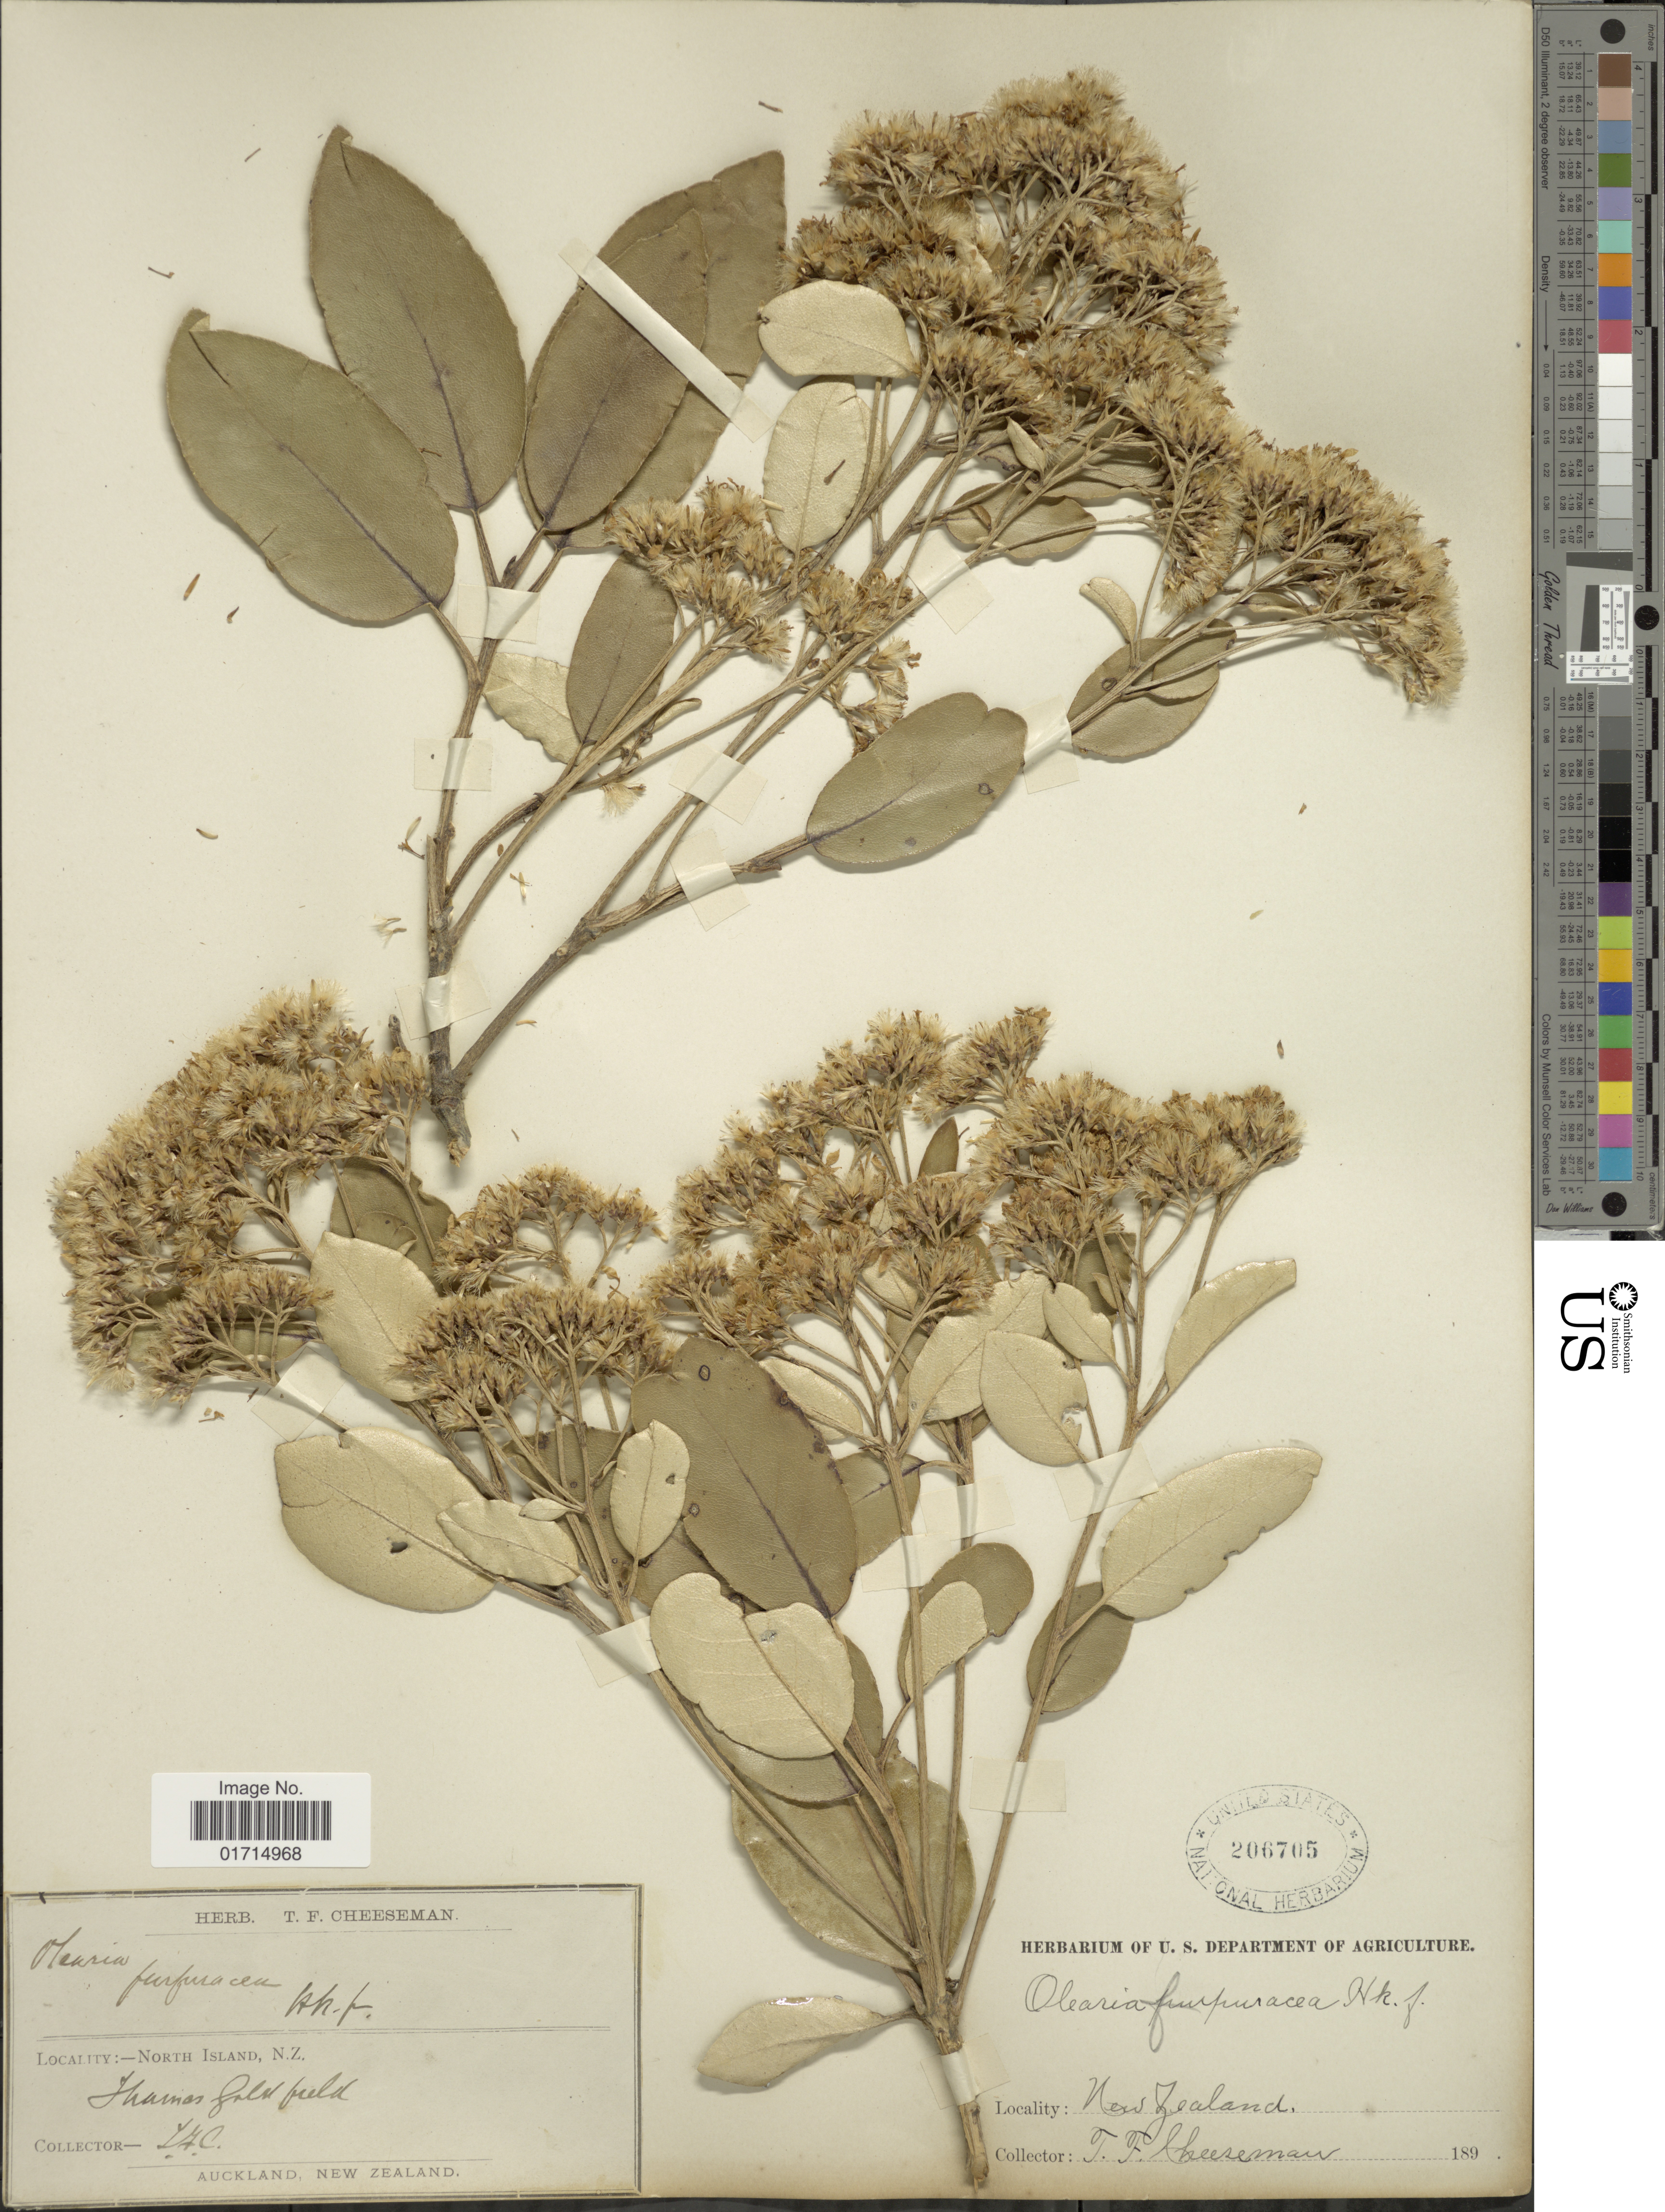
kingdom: Plantae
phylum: Tracheophyta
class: Magnoliopsida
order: Asterales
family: Asteraceae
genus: Olearia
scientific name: Olearia furfuracea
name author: (A. Rich.) Hook. f.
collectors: T. F. Cheeseman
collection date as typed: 189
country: New Zealand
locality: North Island, N. Z. Thamos, Goldfield.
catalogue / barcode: US 206705